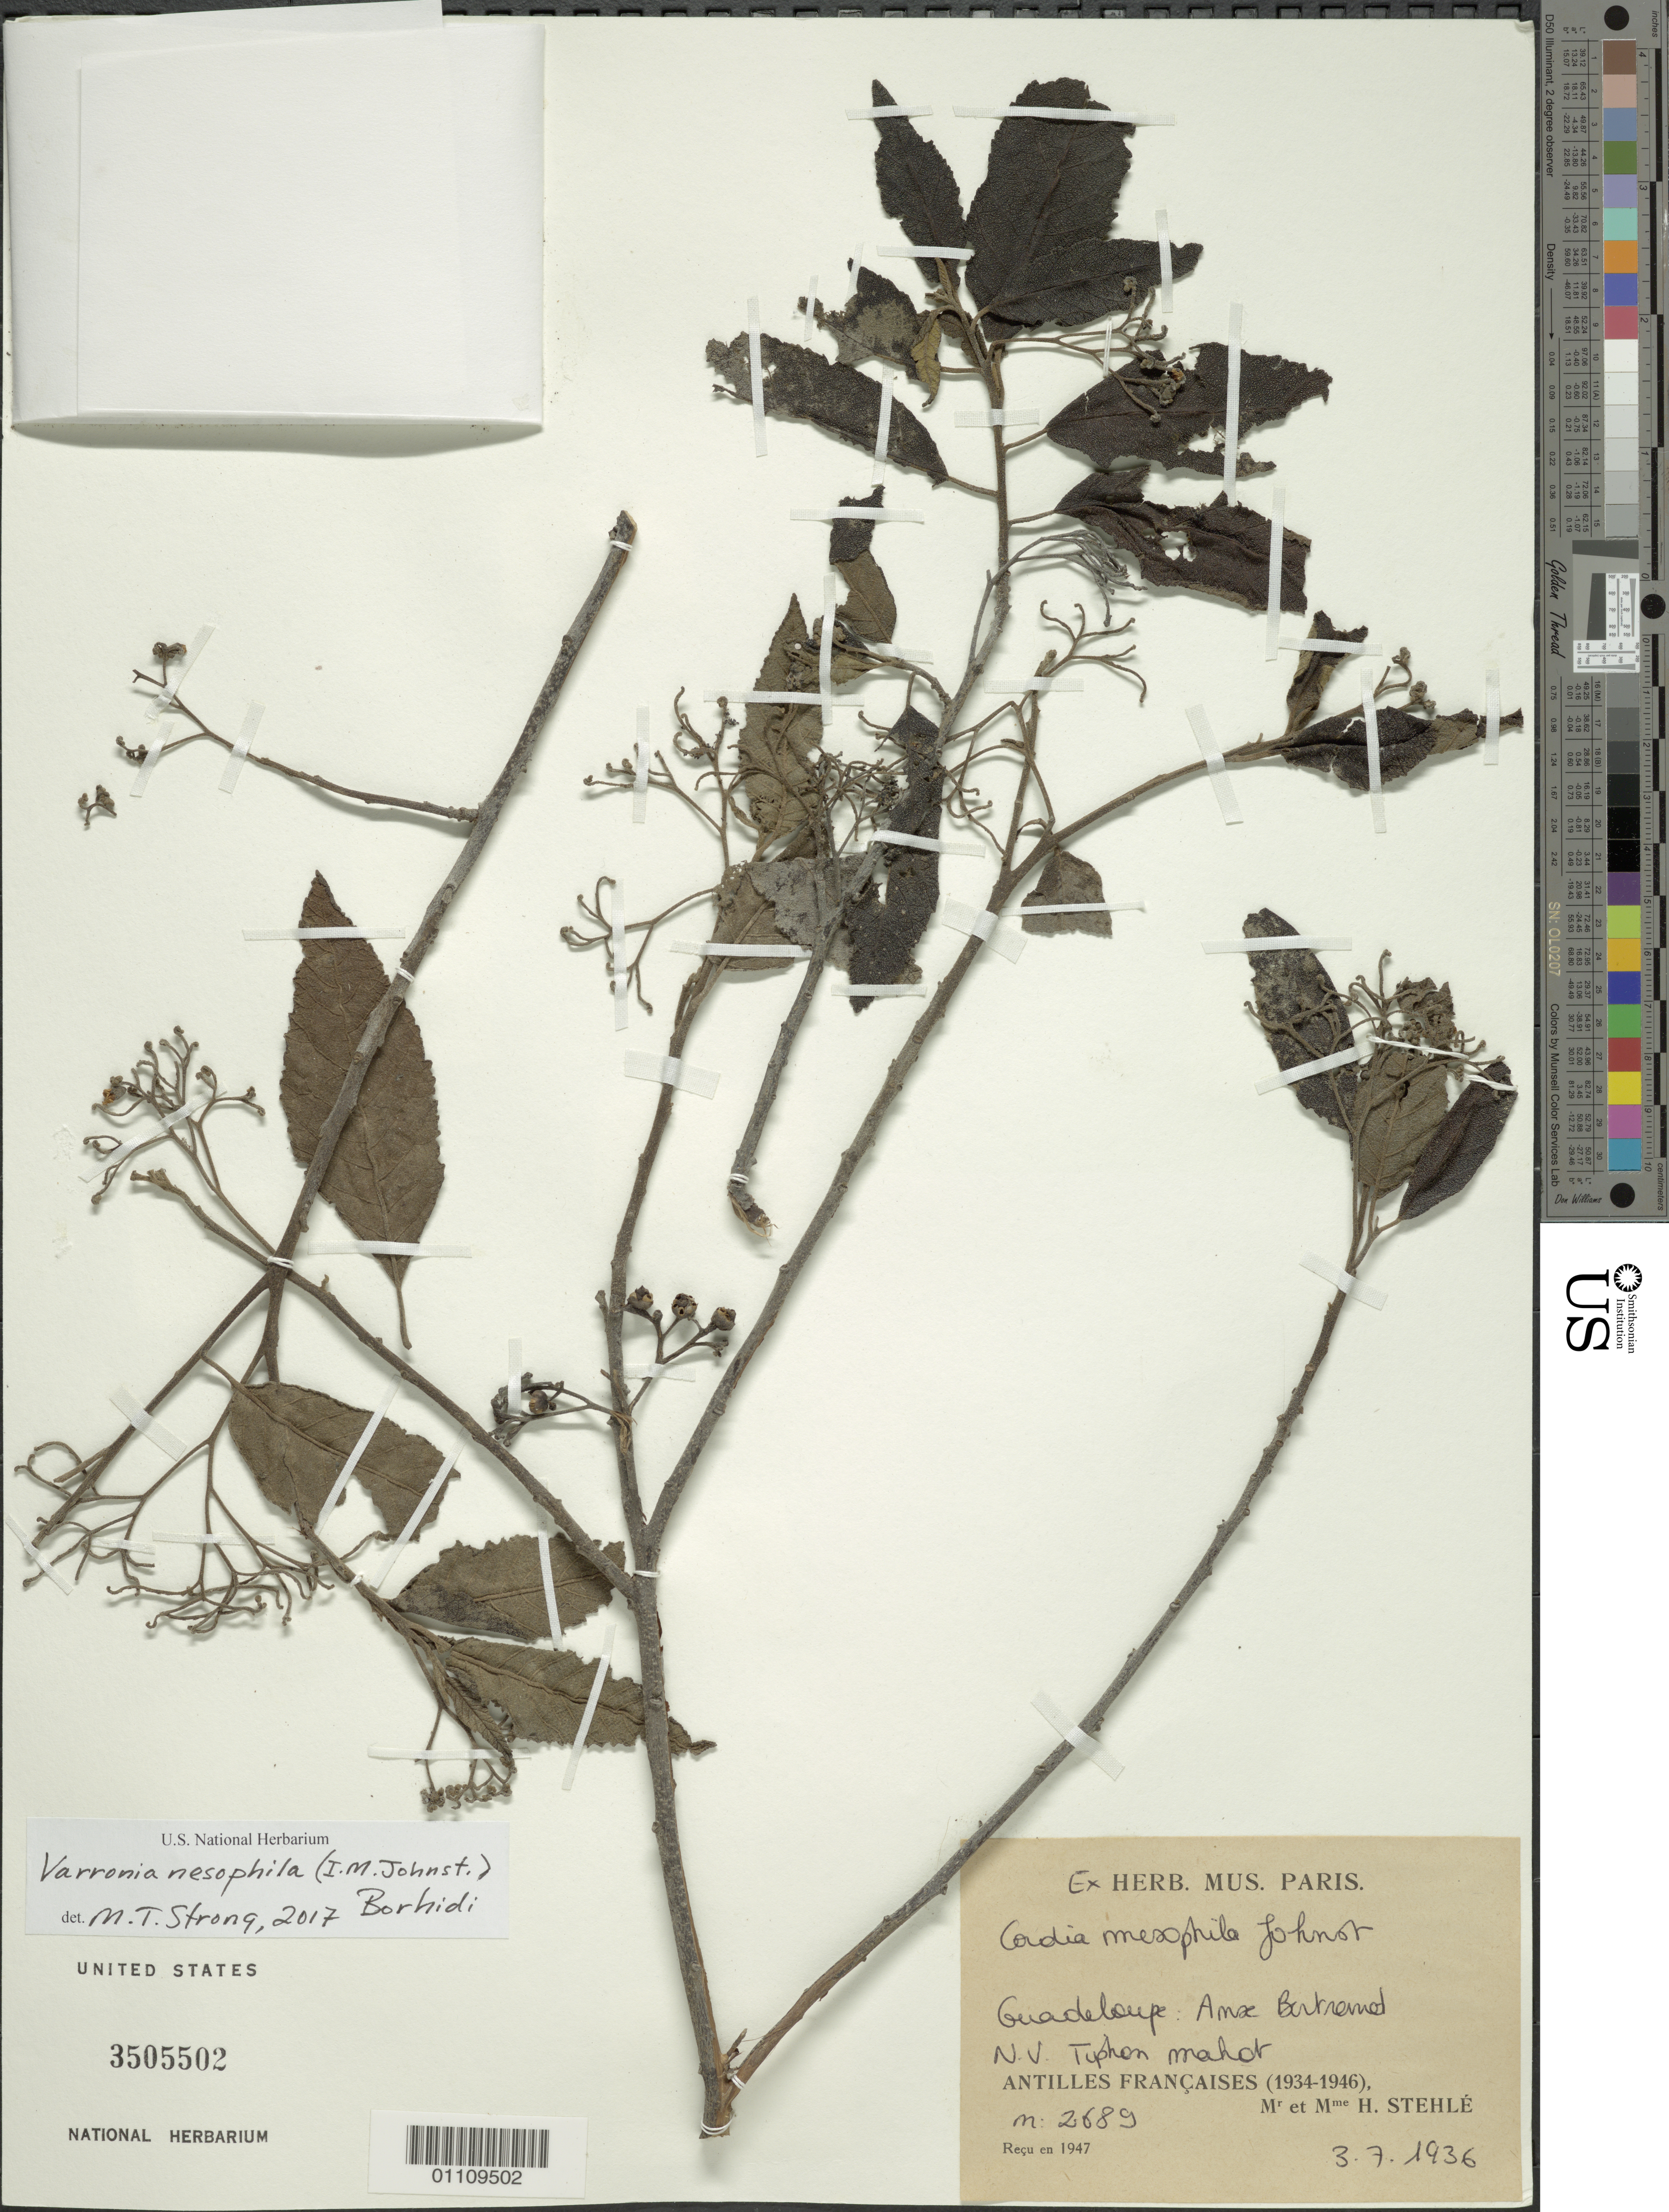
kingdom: Plantae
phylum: Tracheophyta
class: Magnoliopsida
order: Boraginales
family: Cordiaceae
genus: Varronia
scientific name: Varronia nesophila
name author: (I.M. Johnst.) Borhidi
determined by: Strong, Mark T., (BOT), Smithsonian Institution - National Museum of Natural History (UNITED STATES)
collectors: H. Stehlé & M. Stehlé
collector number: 2689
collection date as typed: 03 Jul 1936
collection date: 1936-07-03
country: Guadeloupe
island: Basse Terre [Guadeloupe]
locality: Anse Bertrenet [?]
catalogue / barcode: US 3505502